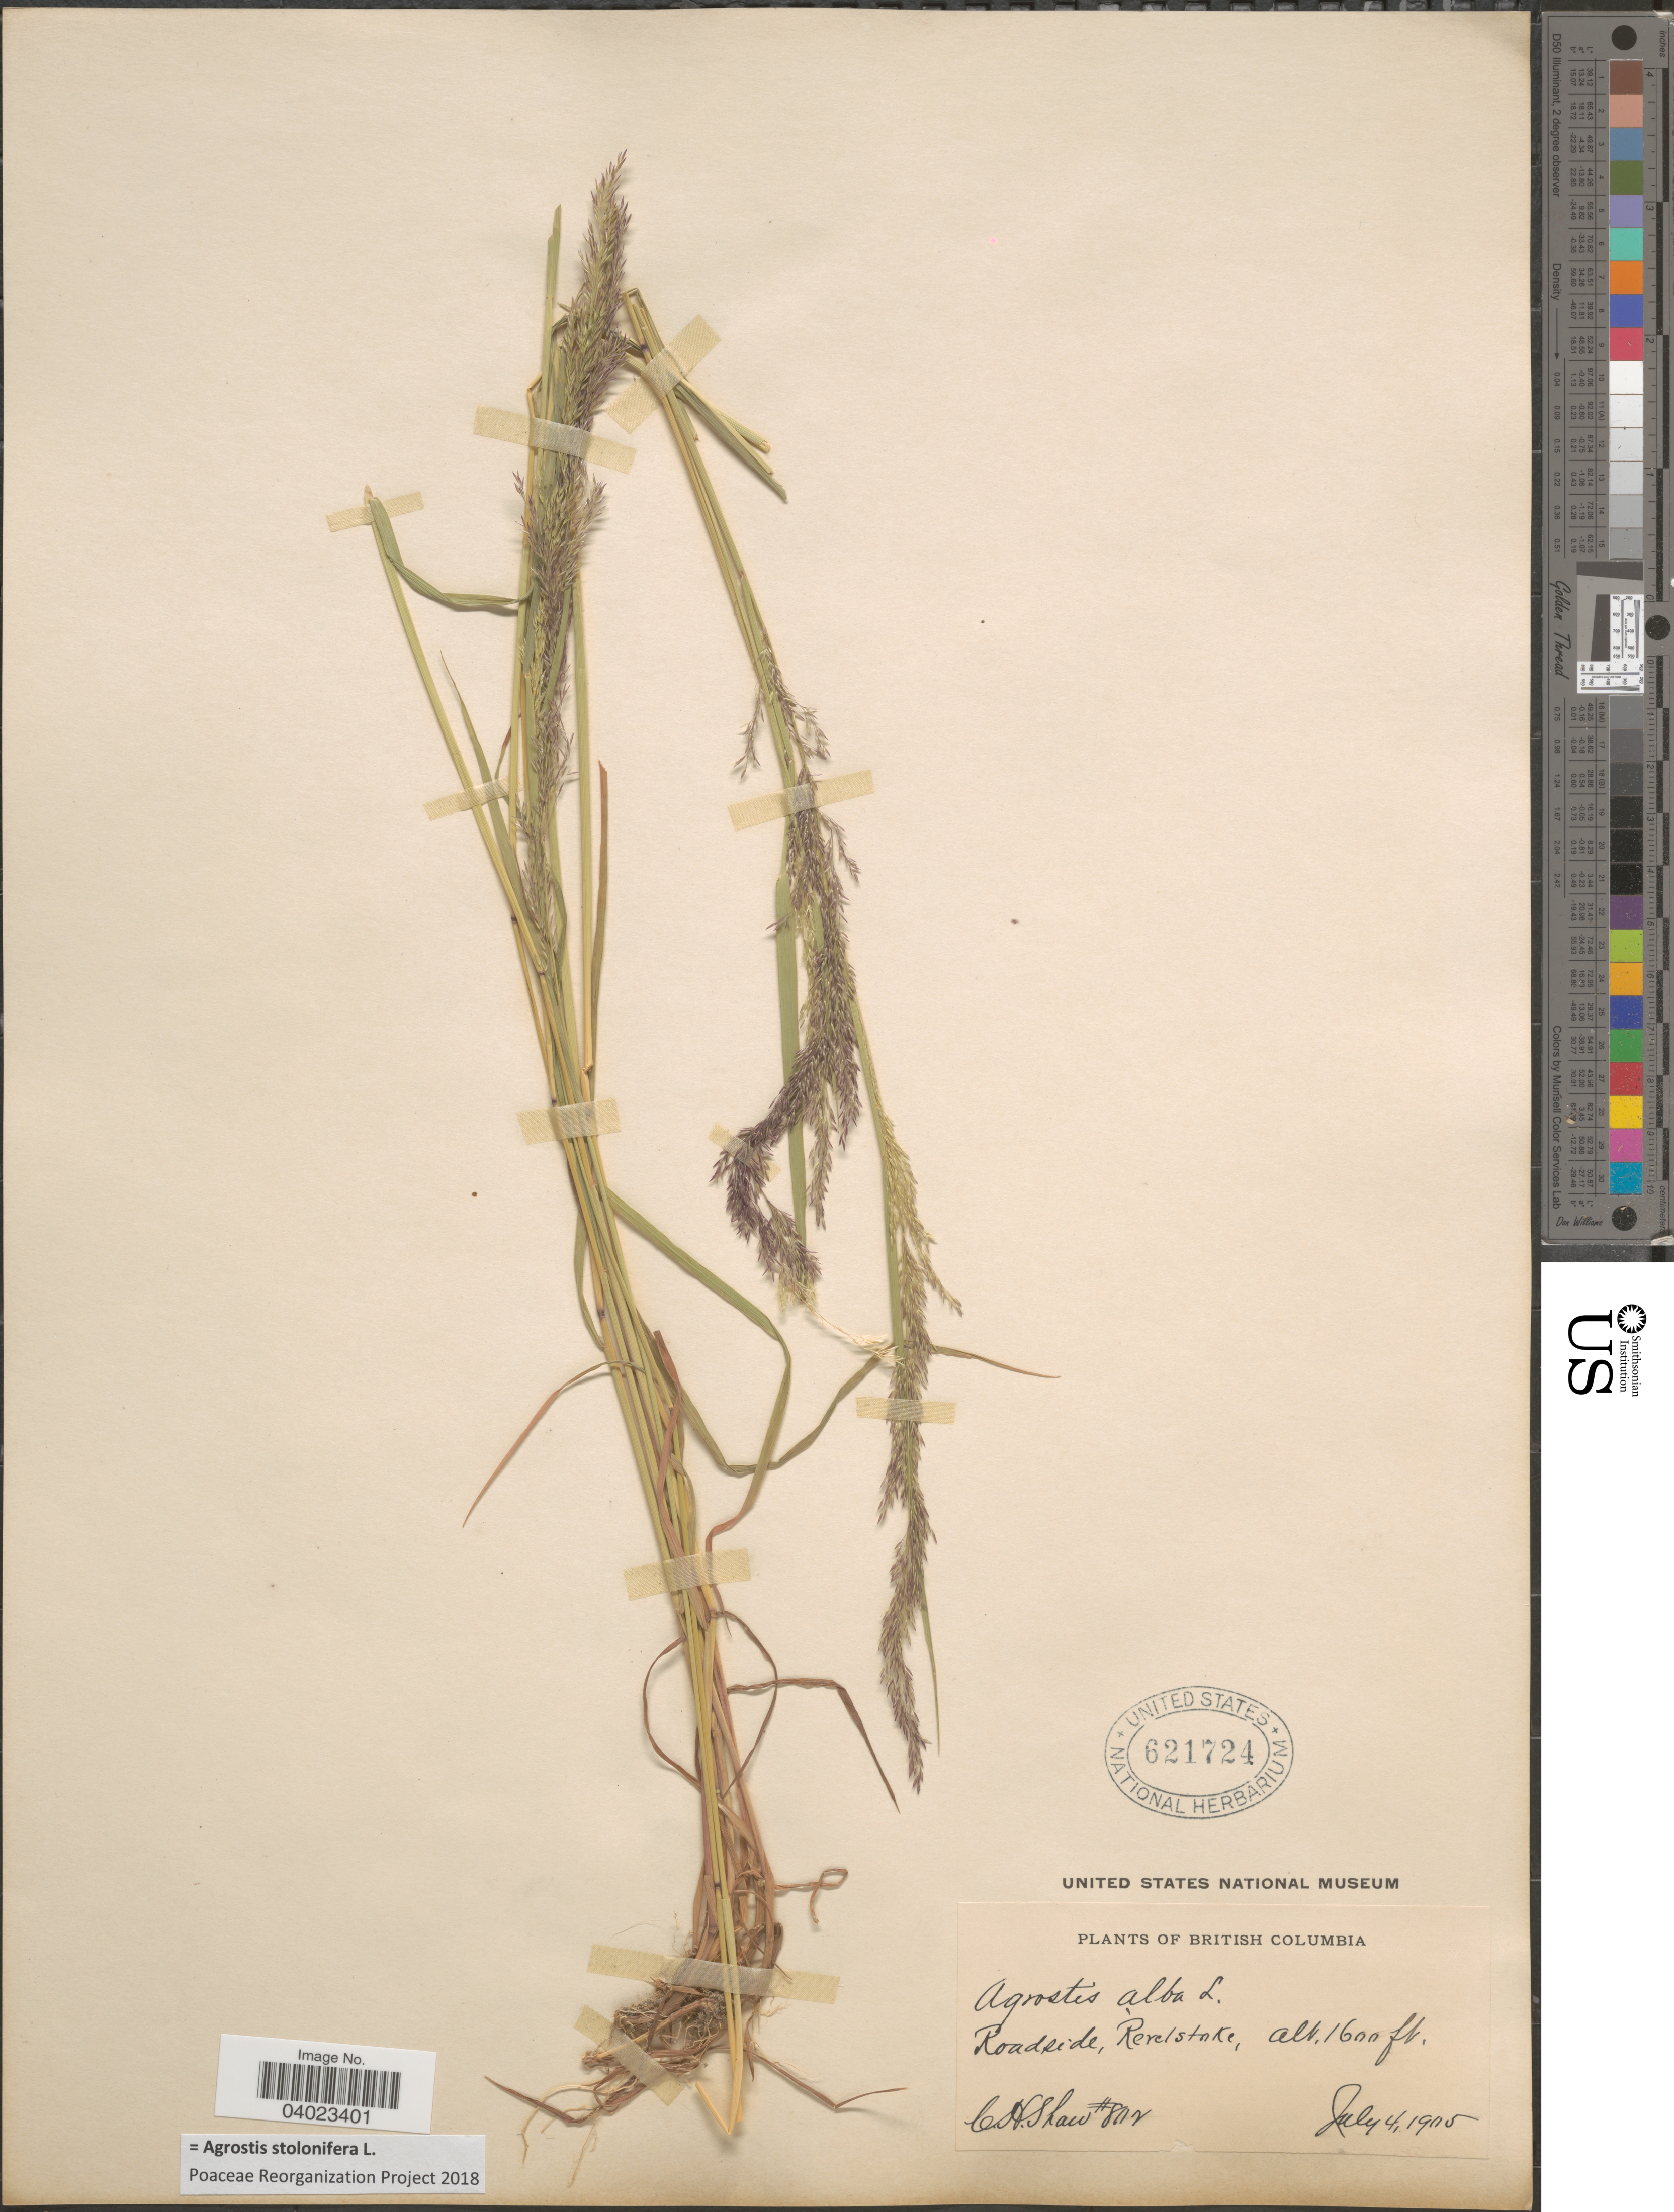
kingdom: Plantae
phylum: Tracheophyta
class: Liliopsida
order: Poales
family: Poaceae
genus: Agrostis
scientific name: Agrostis stolonifera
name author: L.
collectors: C. H. Shaw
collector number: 802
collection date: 1905-07-04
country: Canada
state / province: British Columbia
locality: Roadside, Revelstoke.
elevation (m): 488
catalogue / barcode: US 621724